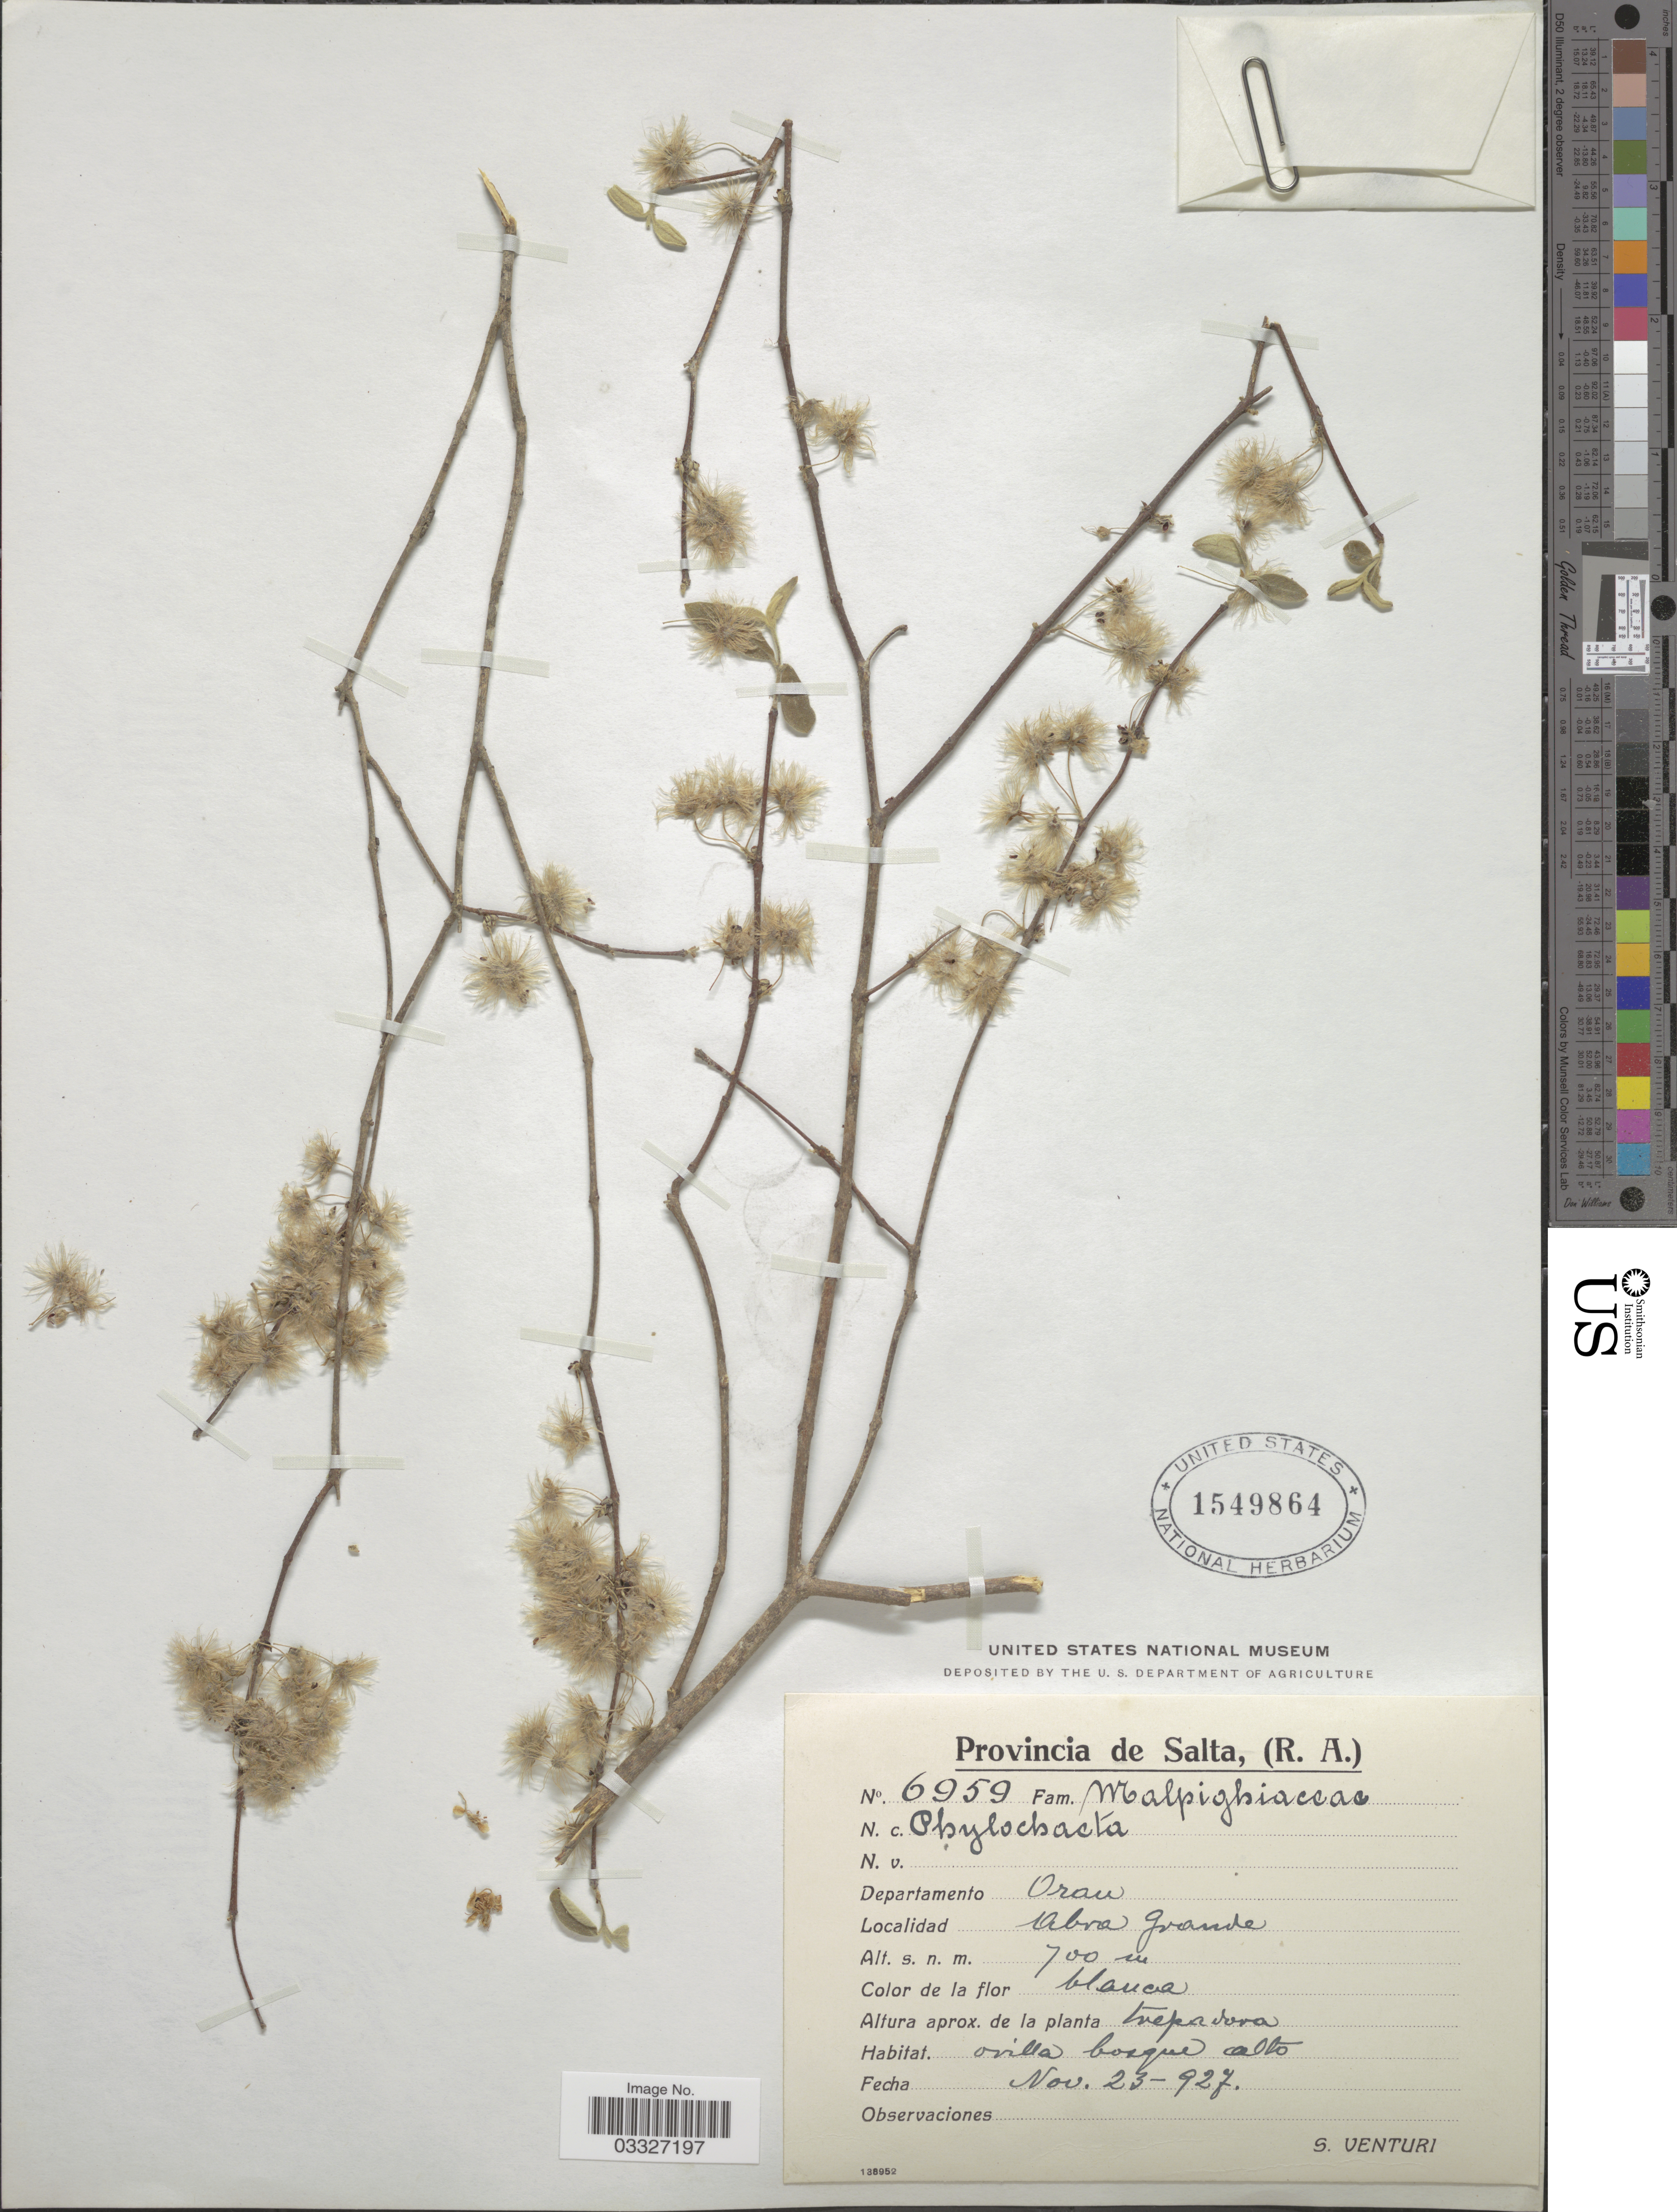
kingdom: Plantae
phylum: Tracheophyta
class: Magnoliopsida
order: Malpighiales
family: Malpighiaceae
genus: Ptilochaeta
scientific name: Ptilochaeta nudipes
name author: Griseb.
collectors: S. Venturi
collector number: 6959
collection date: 1927-11-23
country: Argentina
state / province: Salta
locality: Departamento Oran. Abra Grande.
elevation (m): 700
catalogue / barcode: US 1549864